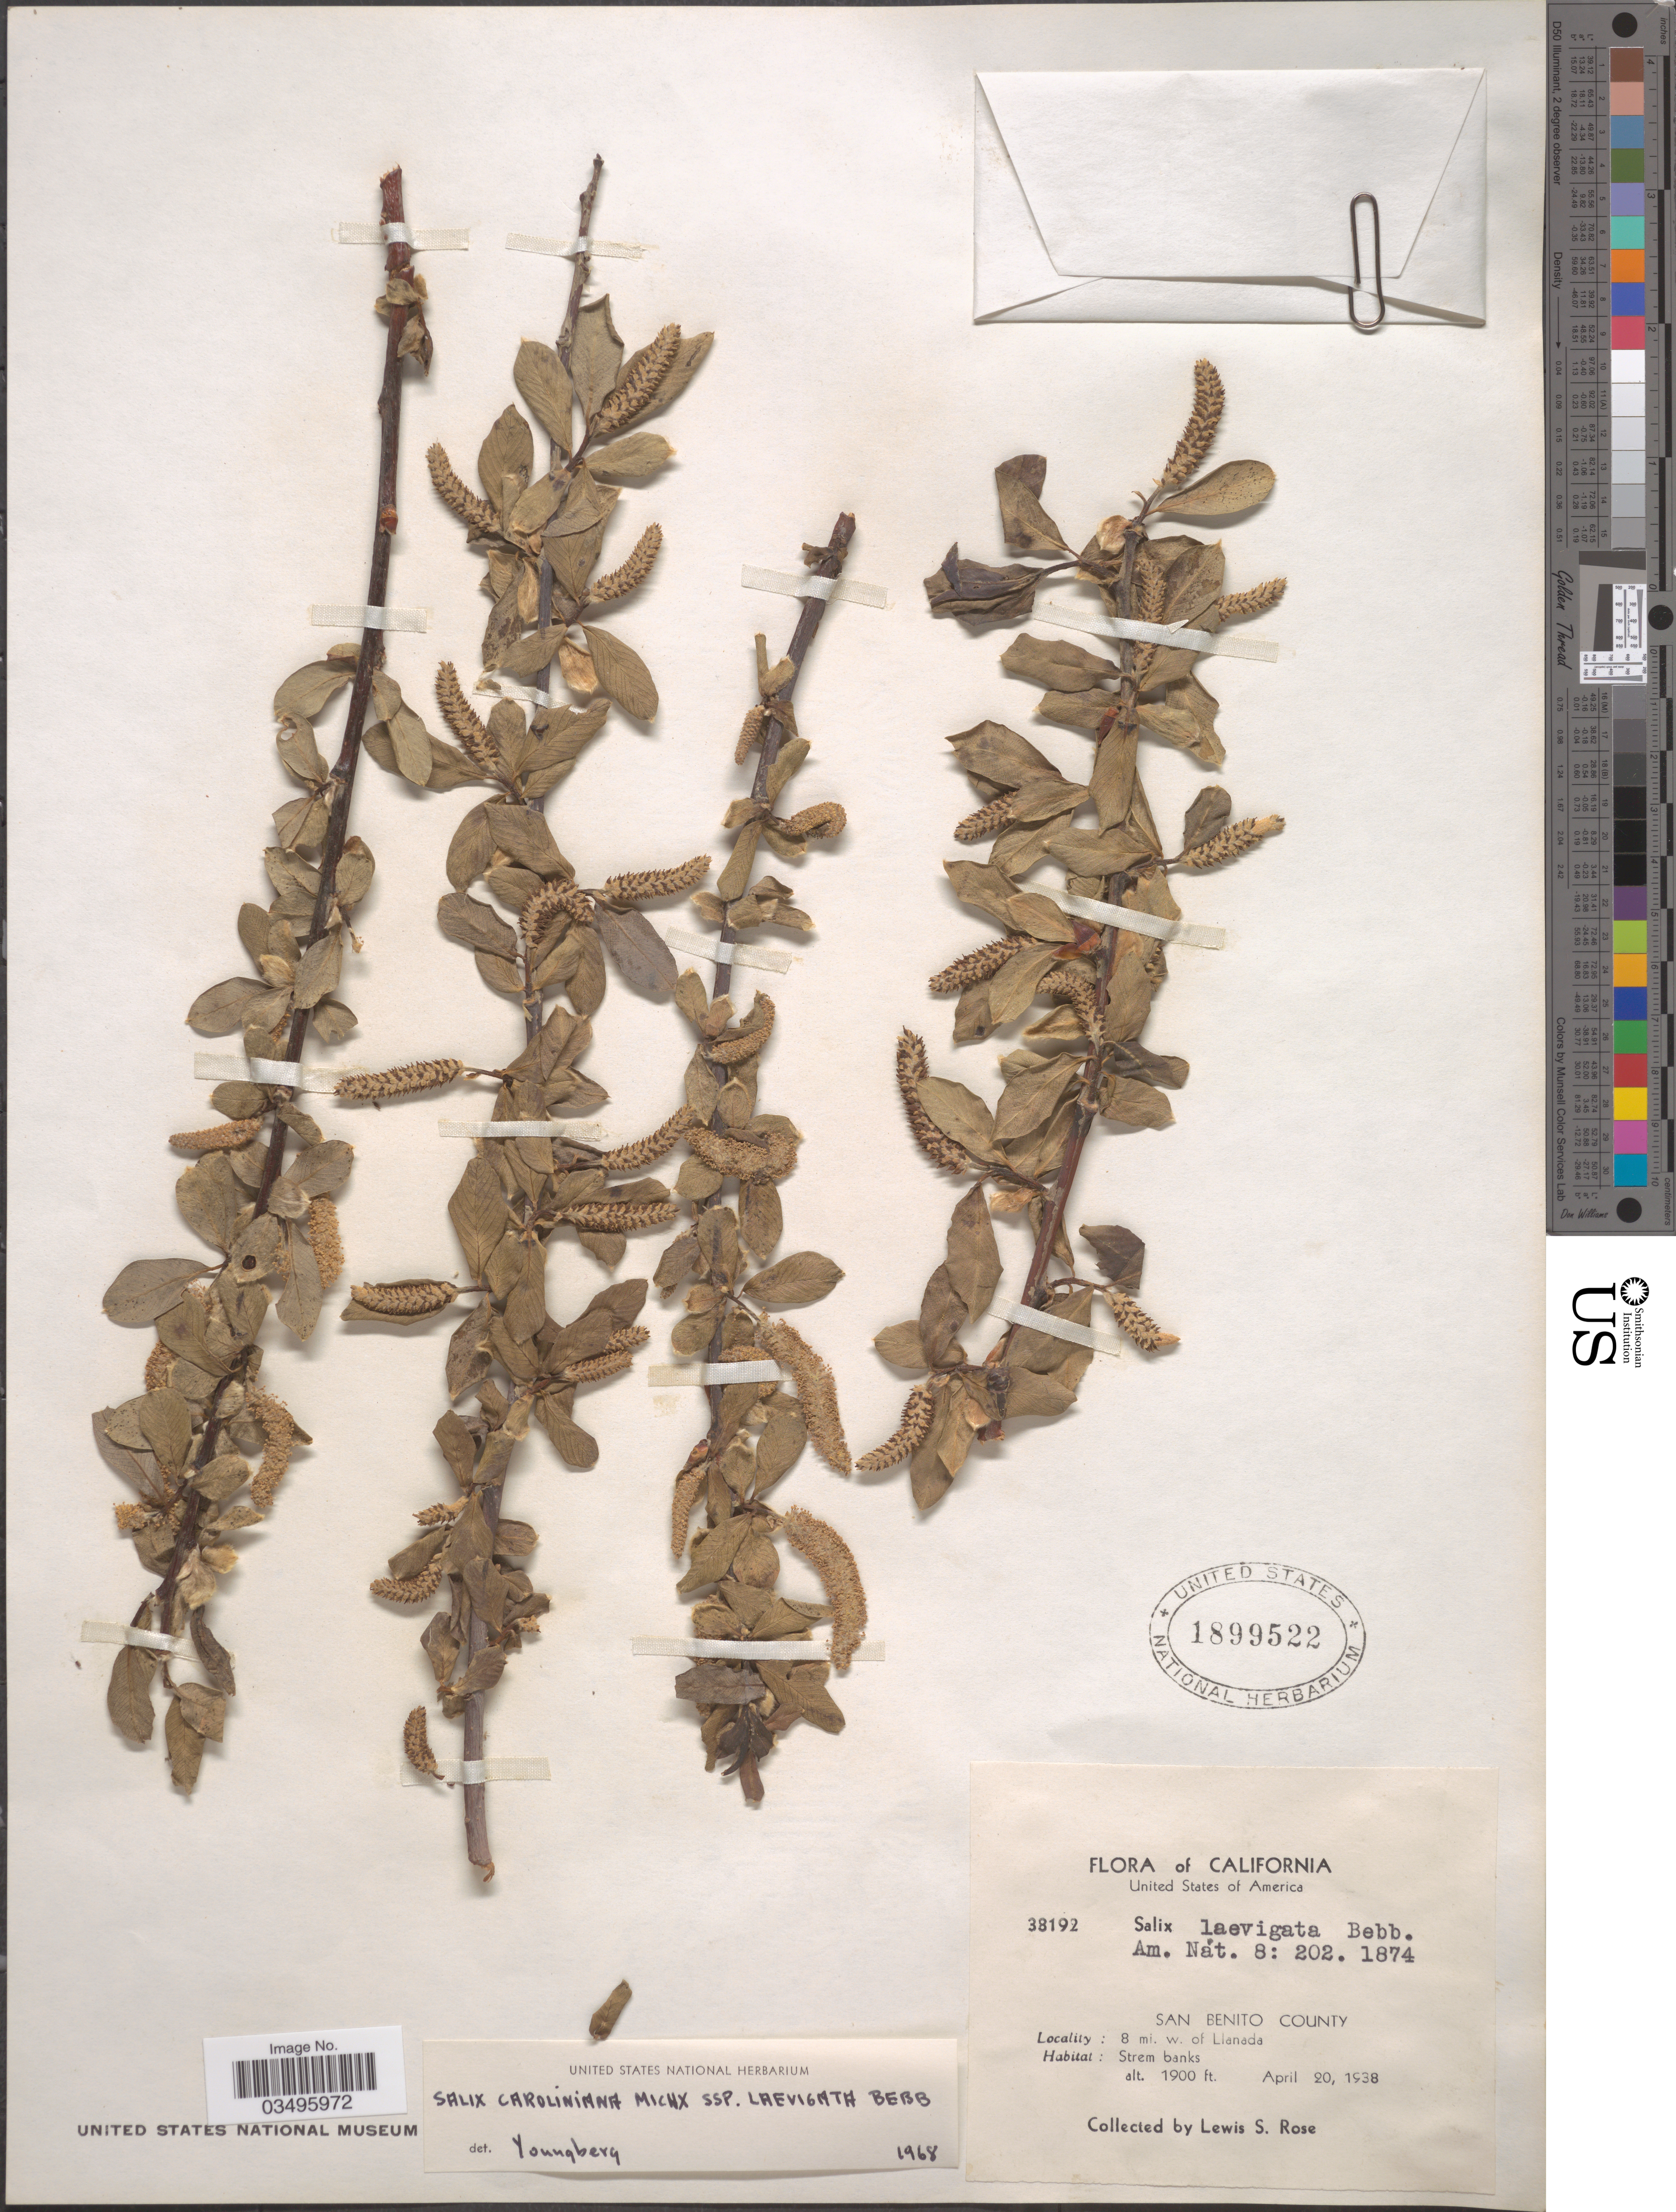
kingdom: Plantae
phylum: Tracheophyta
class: Magnoliopsida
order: Malpighiales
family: Salicaceae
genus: Salix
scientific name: Salix caroliniana subsp. laevigata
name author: Bebb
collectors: L. S. Rose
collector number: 38192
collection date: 1938-04-20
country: United States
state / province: California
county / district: San Benito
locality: San Benito County. 8 mi. w. of Llanada.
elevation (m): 579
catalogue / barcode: US 1899522